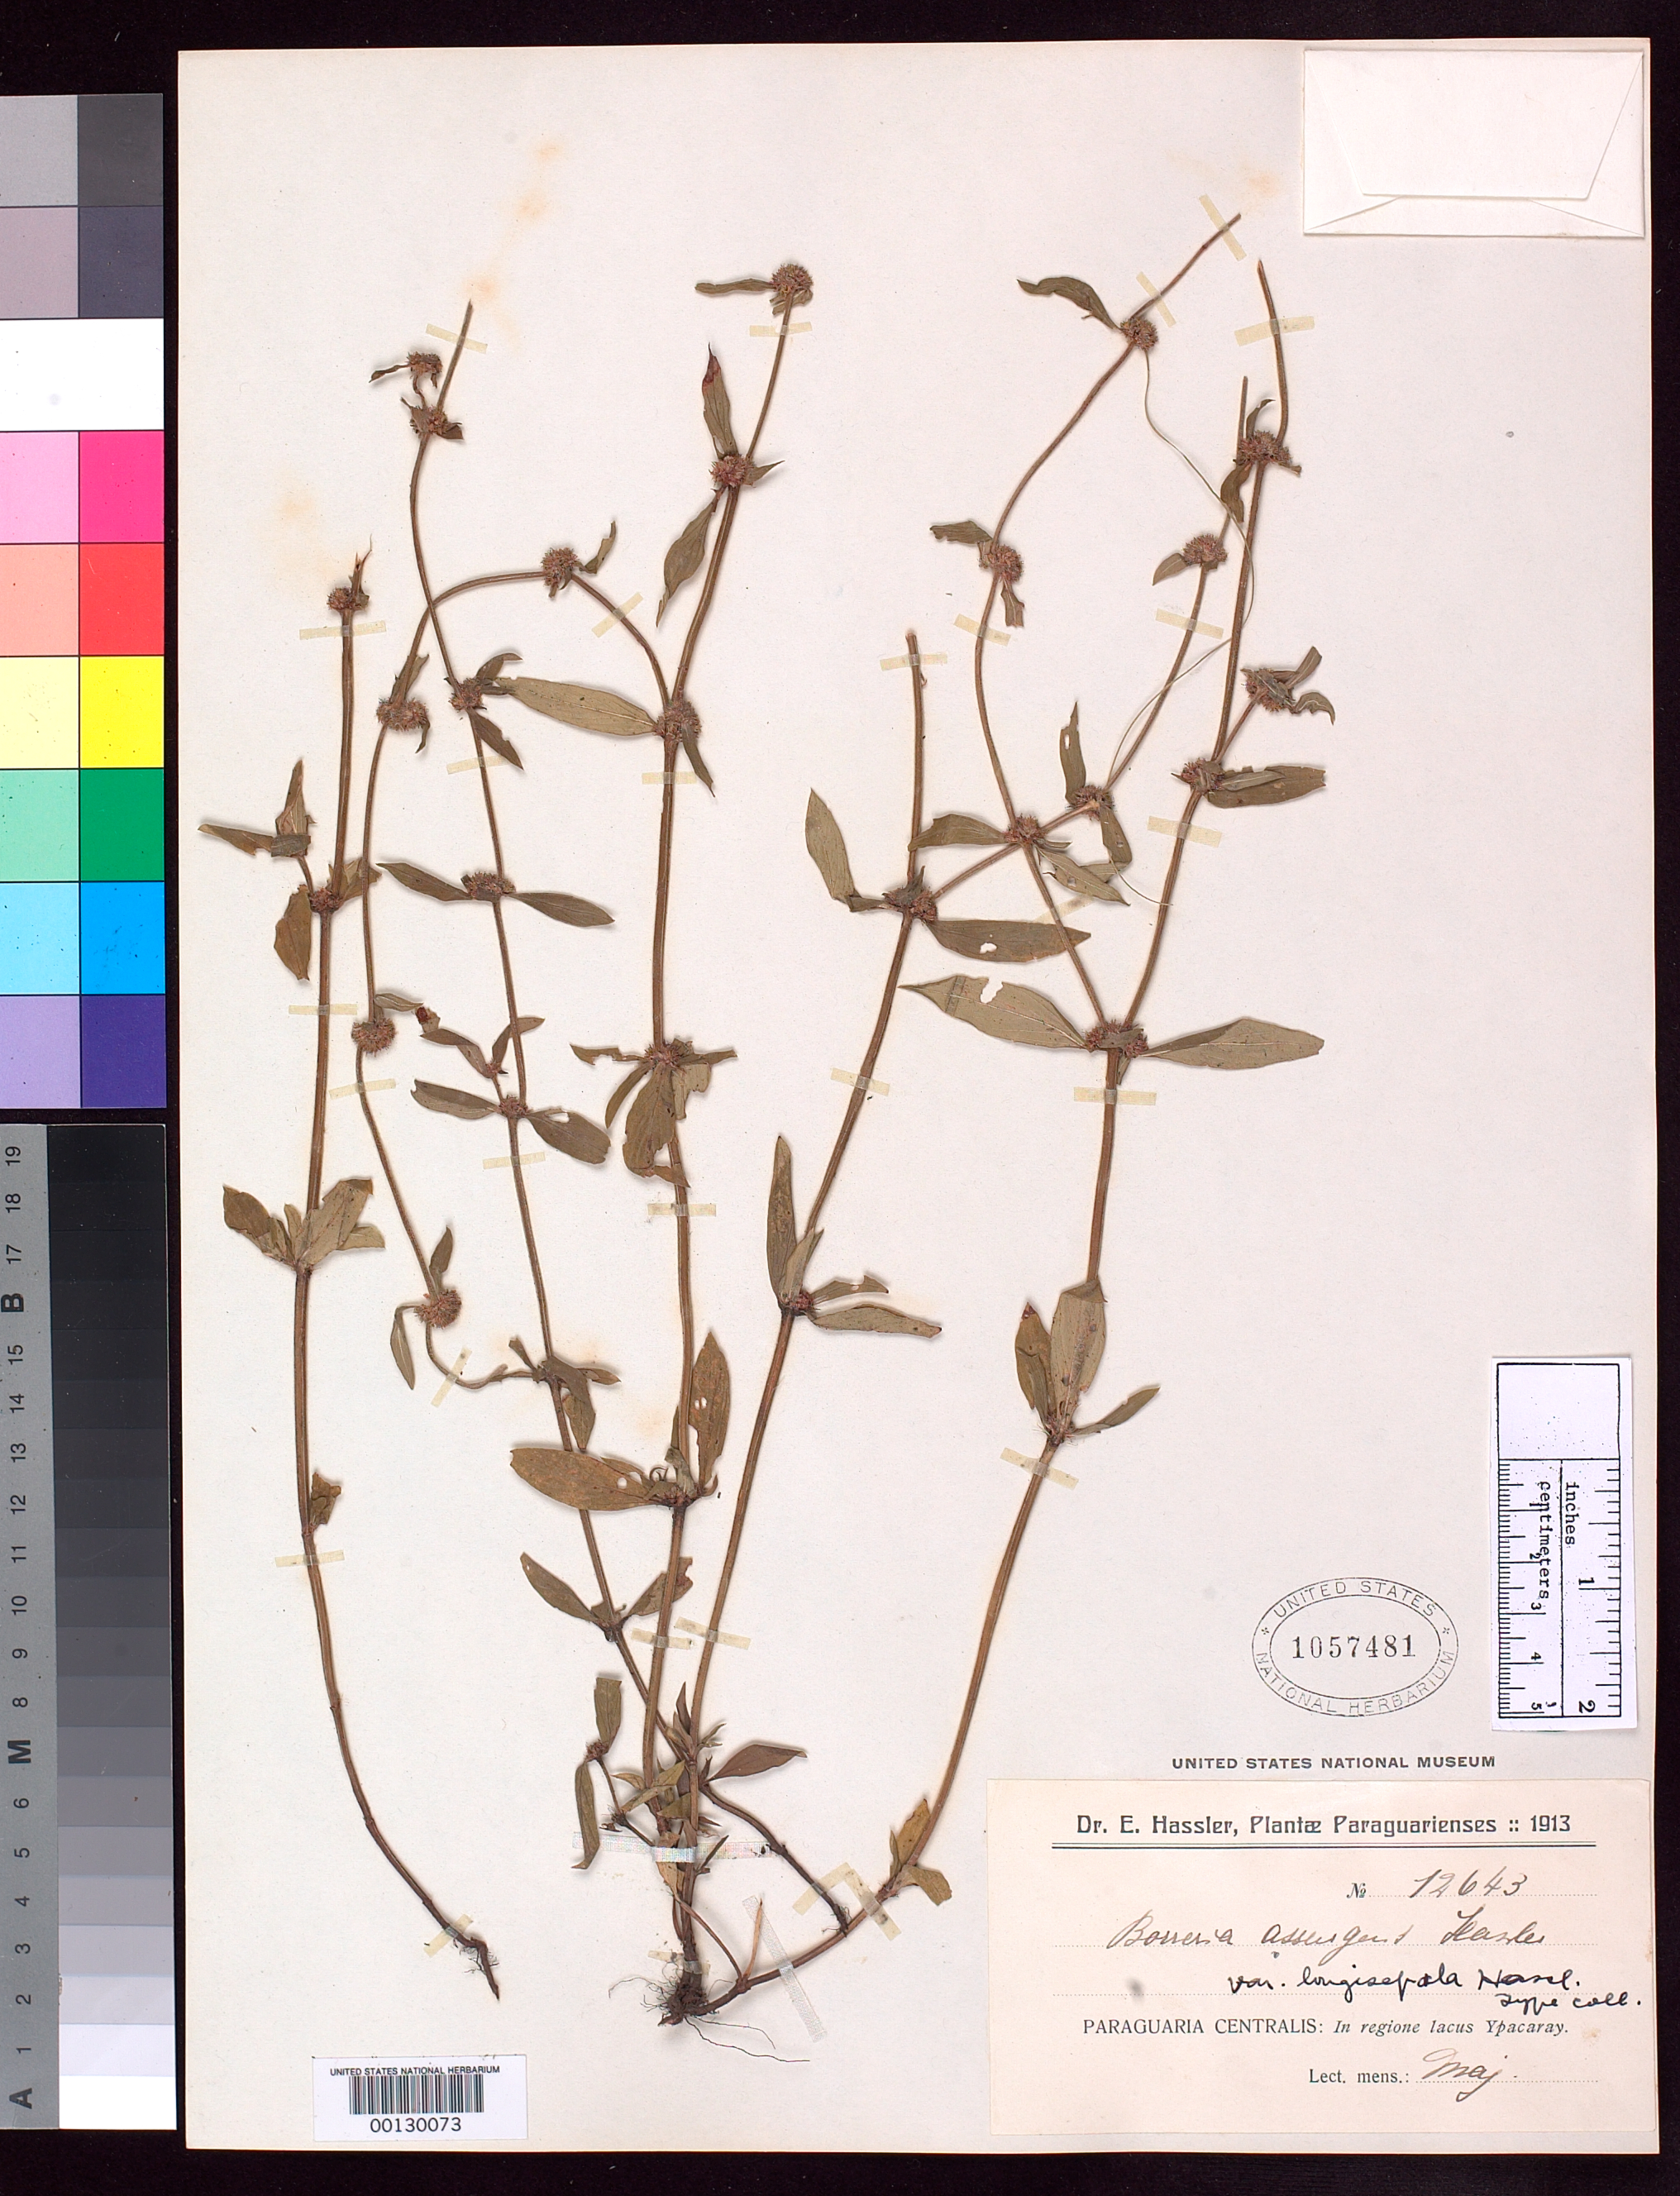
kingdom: Plantae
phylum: Tracheophyta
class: Magnoliopsida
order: Gentianales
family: Rubiaceae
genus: Borreria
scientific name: Borreria assurgens var. longisepala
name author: Hassl.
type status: Isotype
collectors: E. Hassler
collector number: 12643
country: Paraguay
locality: Piribebuy prope Emboscada.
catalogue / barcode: US 1057481